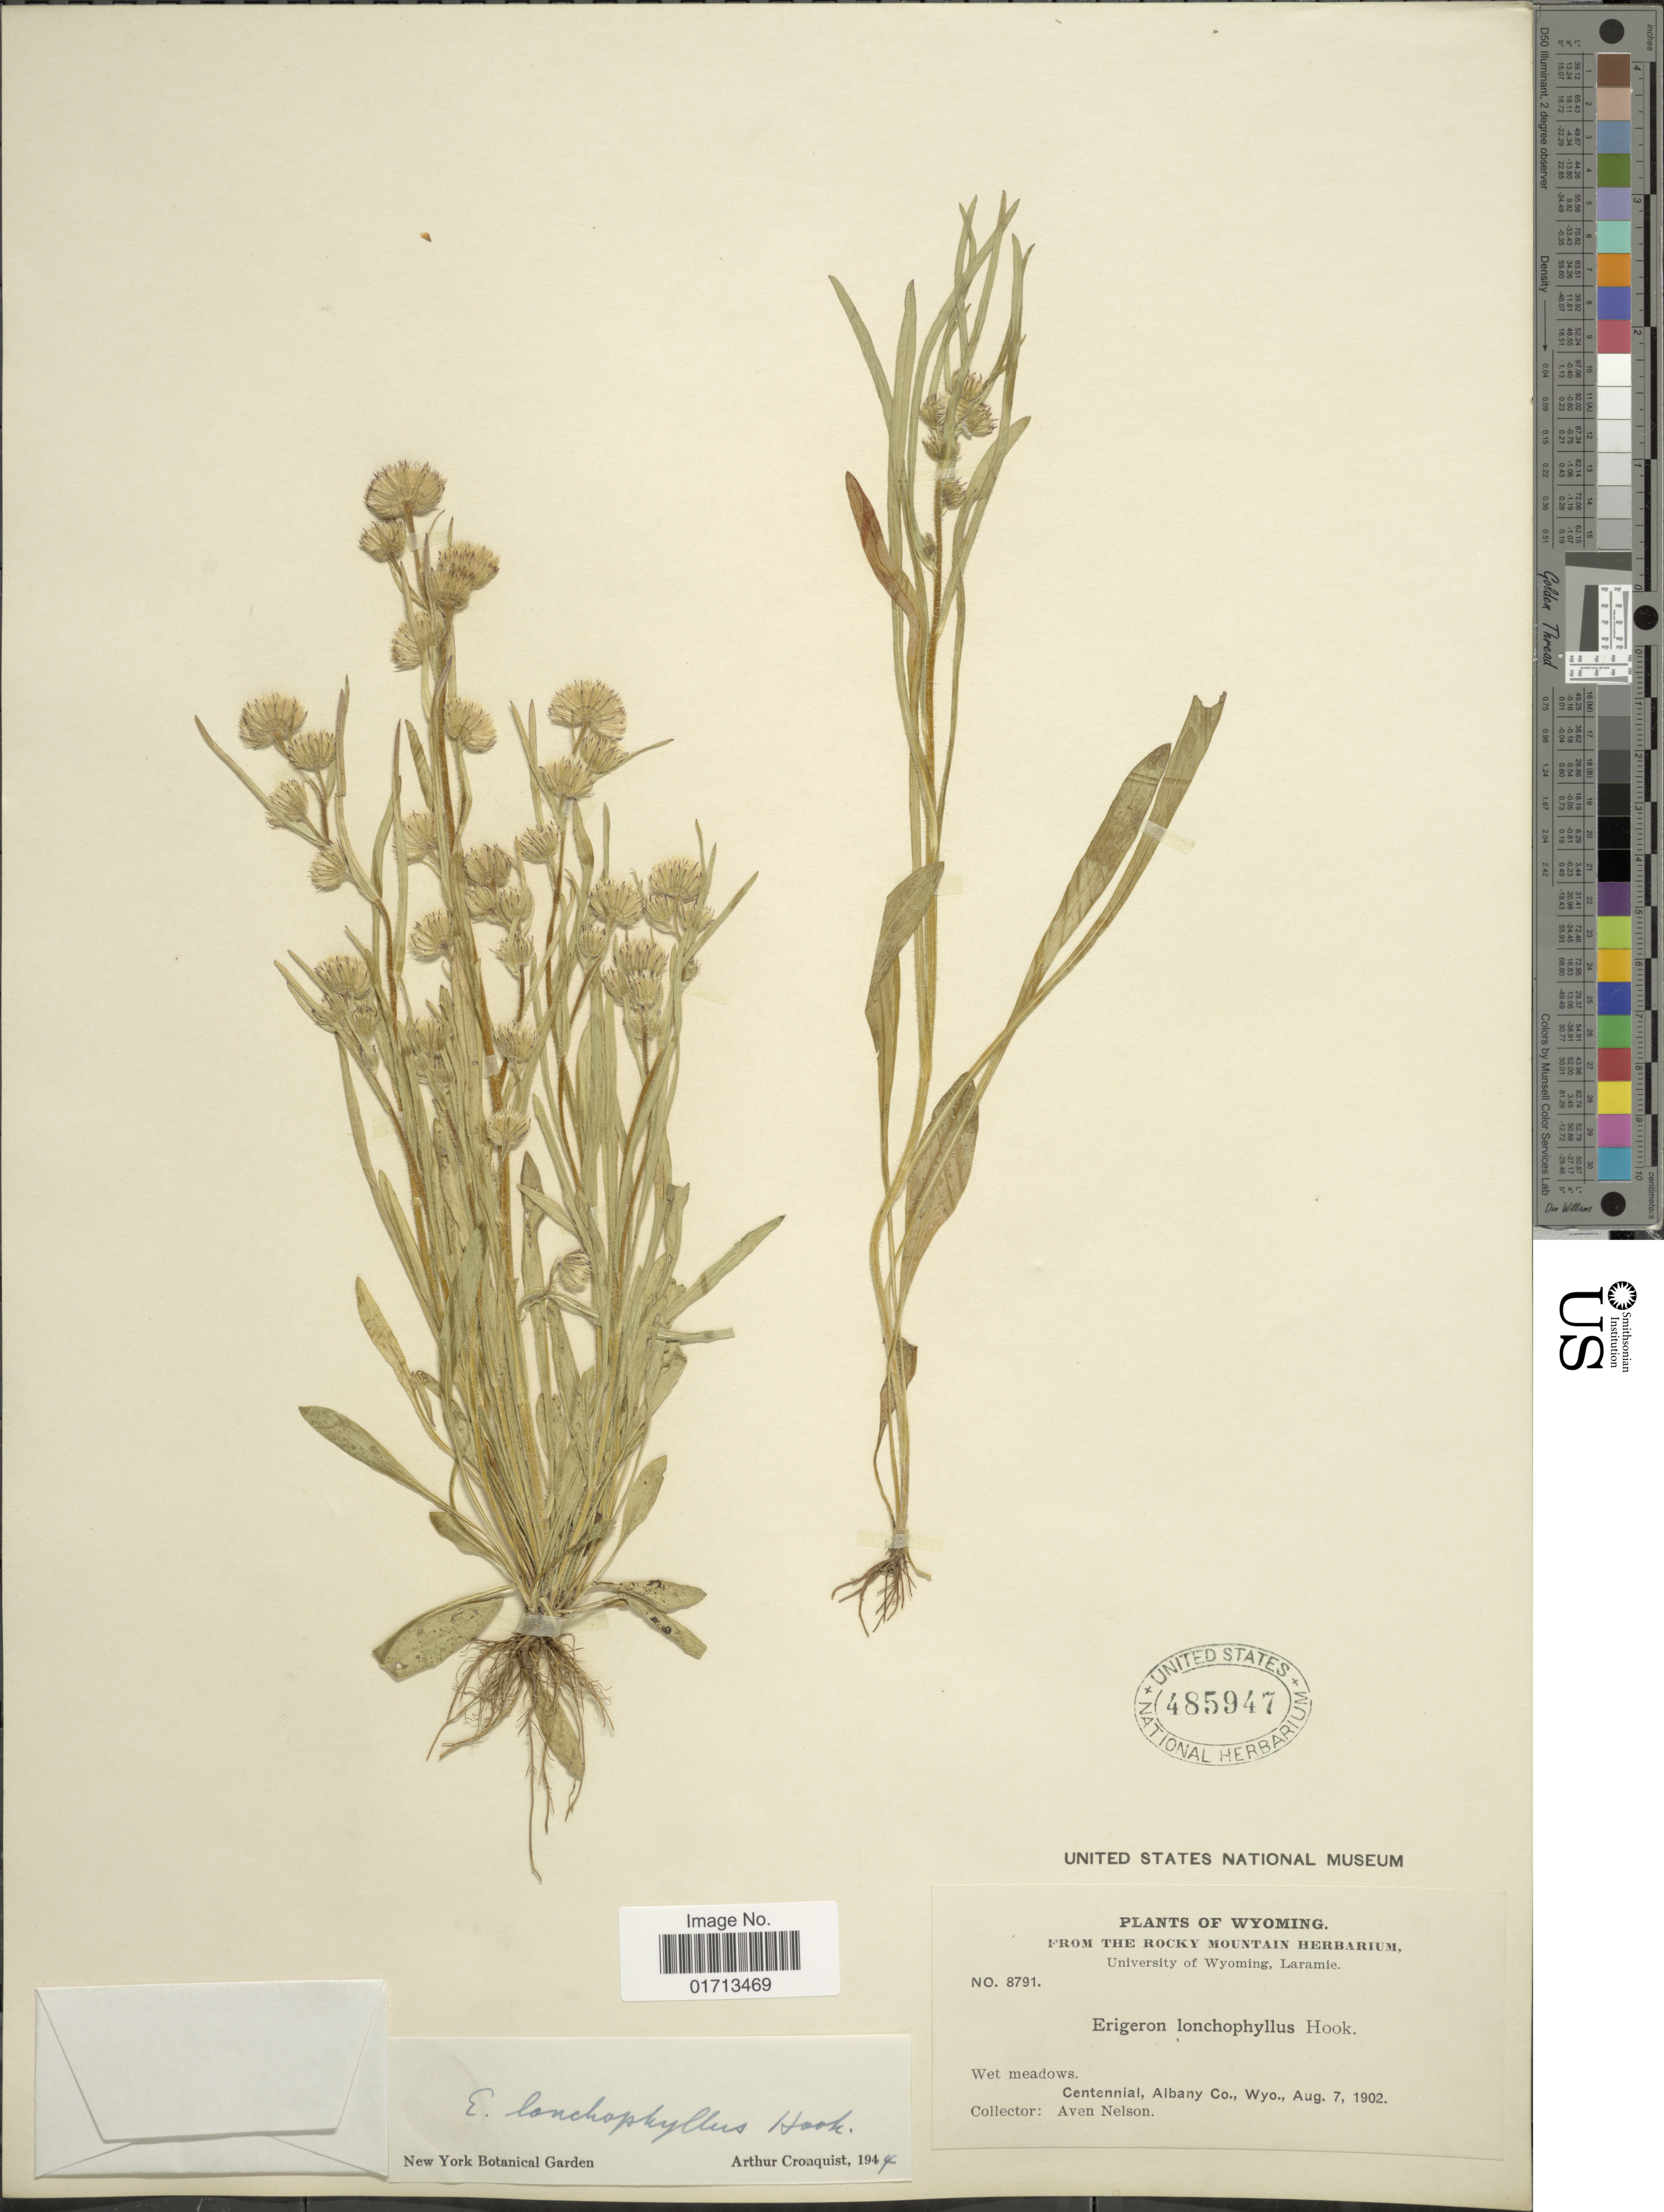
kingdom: Plantae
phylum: Tracheophyta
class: Magnoliopsida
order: Asterales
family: Asteraceae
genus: Erigeron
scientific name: Erigeron lonchophyllus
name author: Hook.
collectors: A. Nelson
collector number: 8791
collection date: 1902-08-07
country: United States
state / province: Wyoming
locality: Centennial, Albany Co.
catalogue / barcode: US 485947